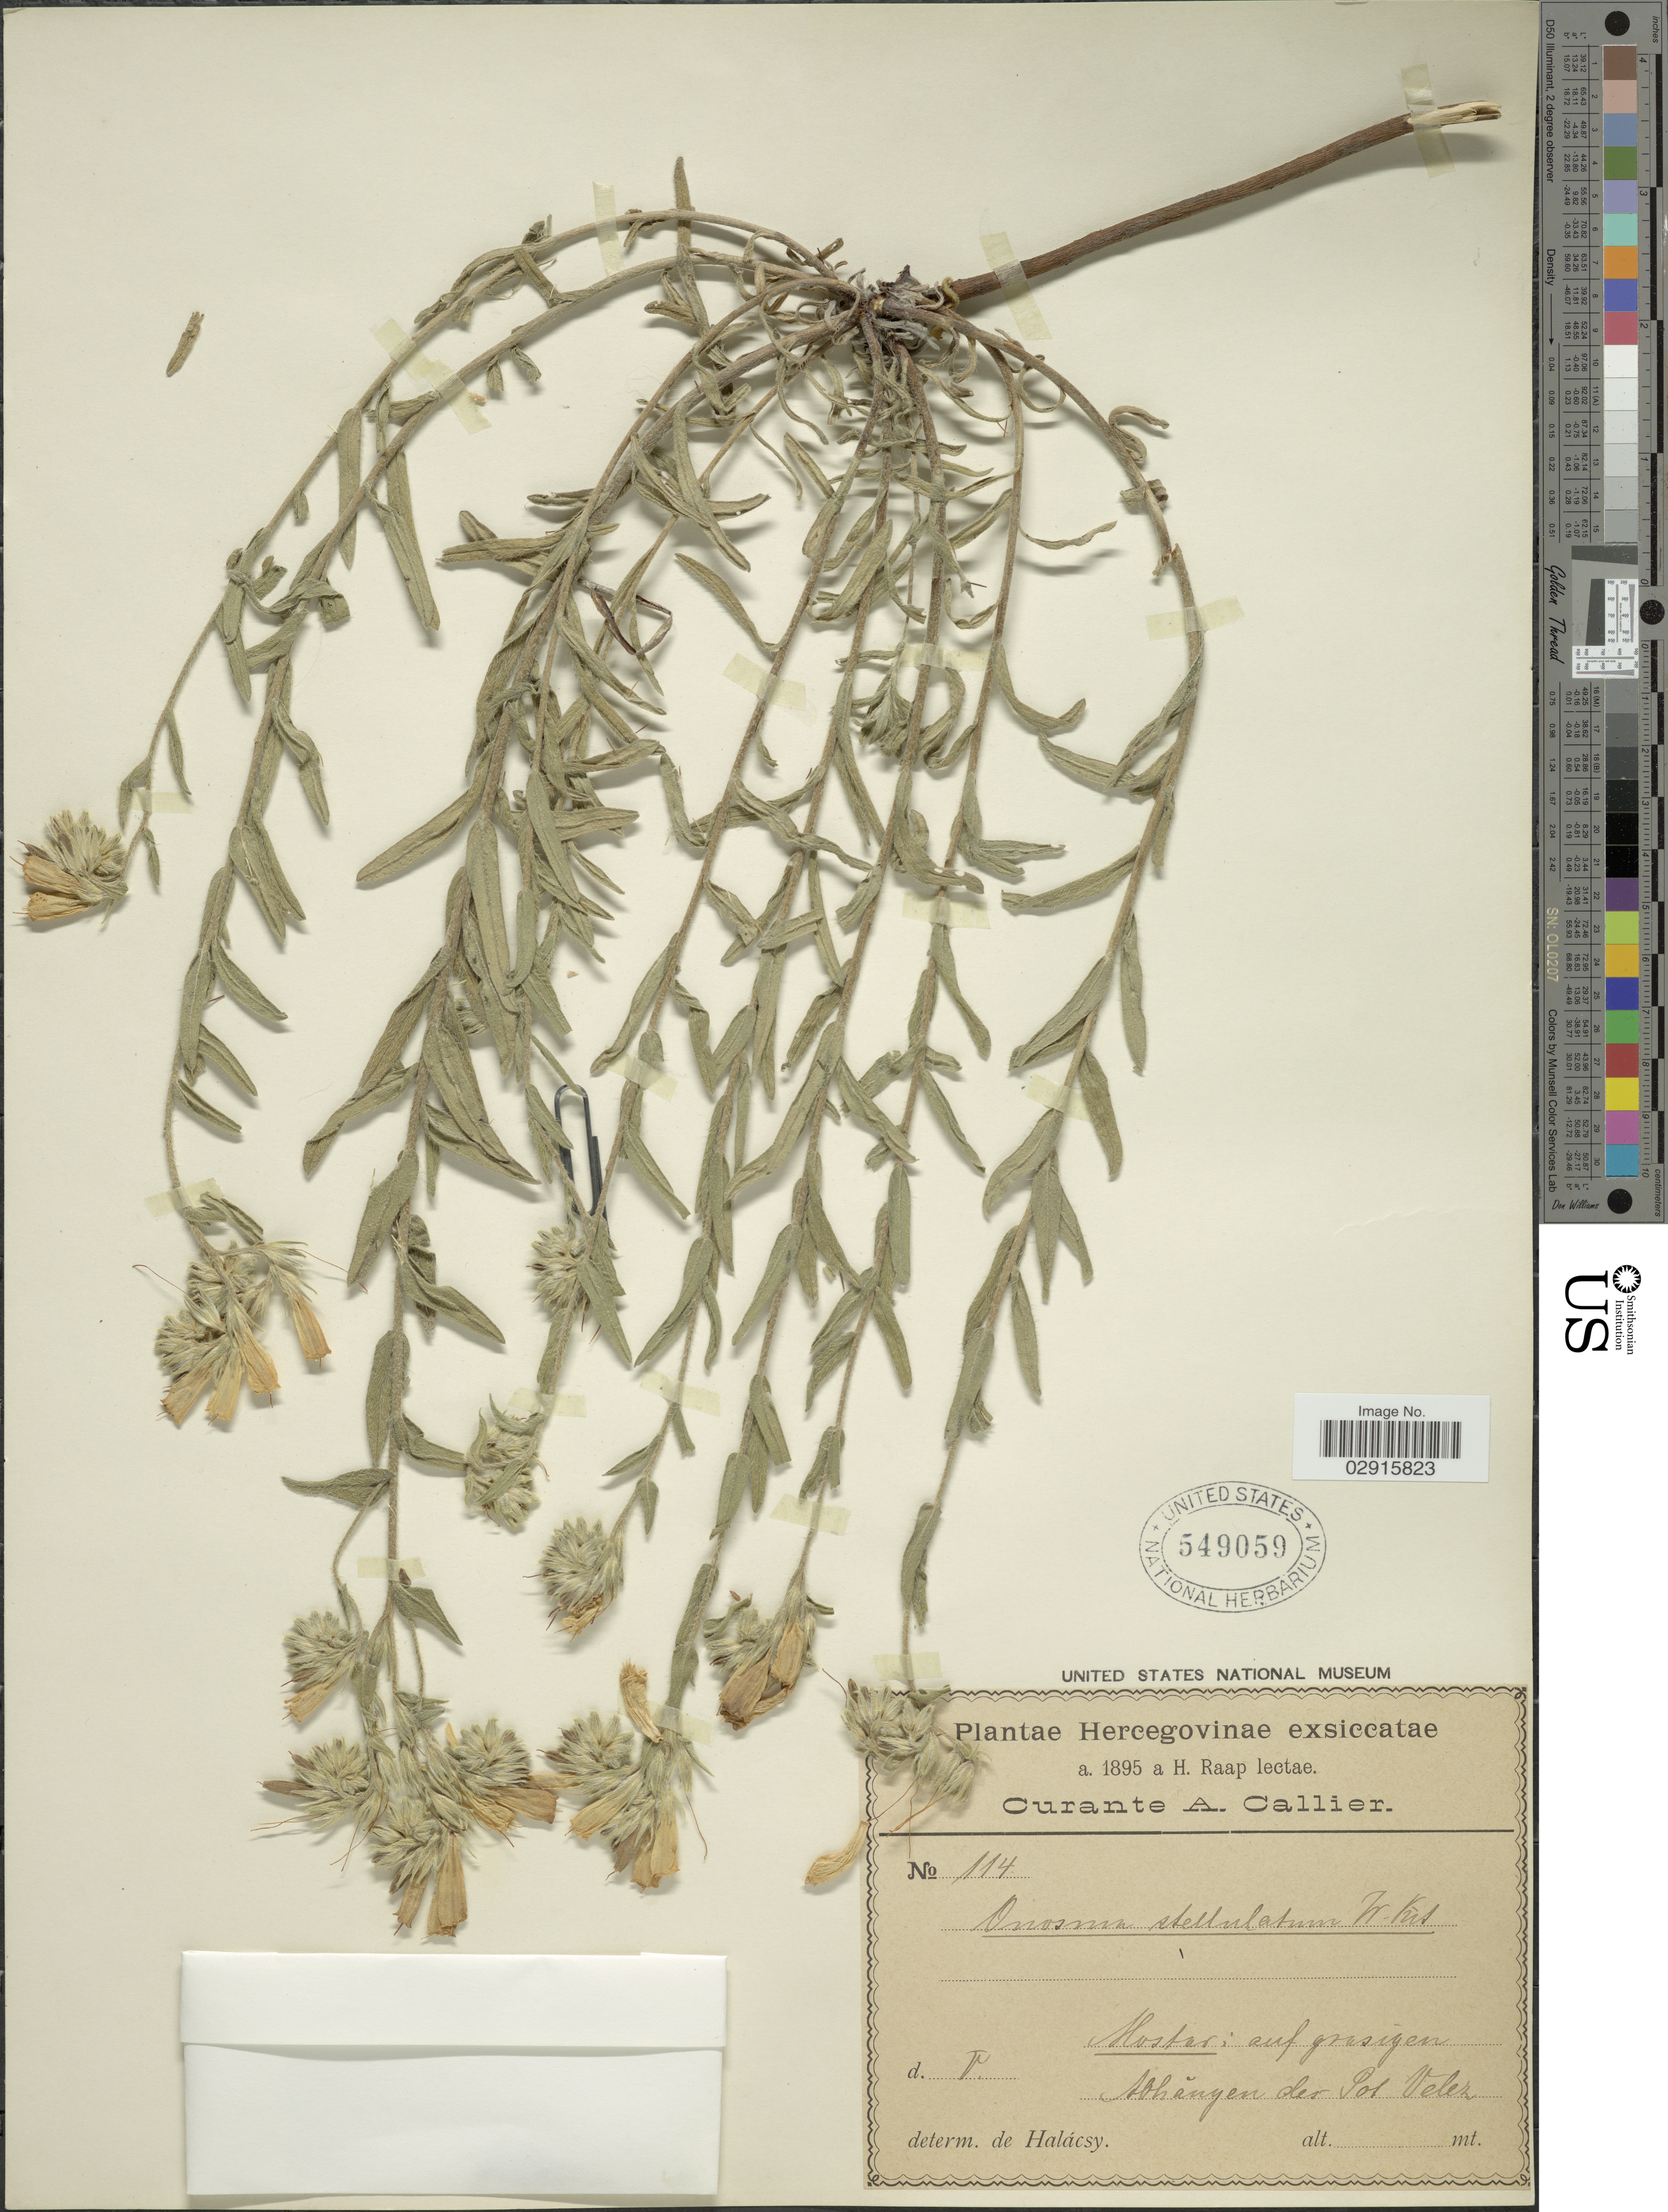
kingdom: Plantae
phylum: Tracheophyta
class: Magnoliopsida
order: Boraginales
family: Boraginaceae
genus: Onosma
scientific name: Onosma stellulata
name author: Waldst. & Kit.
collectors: H. Raap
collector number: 114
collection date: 1895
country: Bosnia and Herzegovina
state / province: Federation of B&H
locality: Mostar: auf gresigen Abhangen der Pol Velez. [interpreted] Hercegovinae.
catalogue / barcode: US 549059